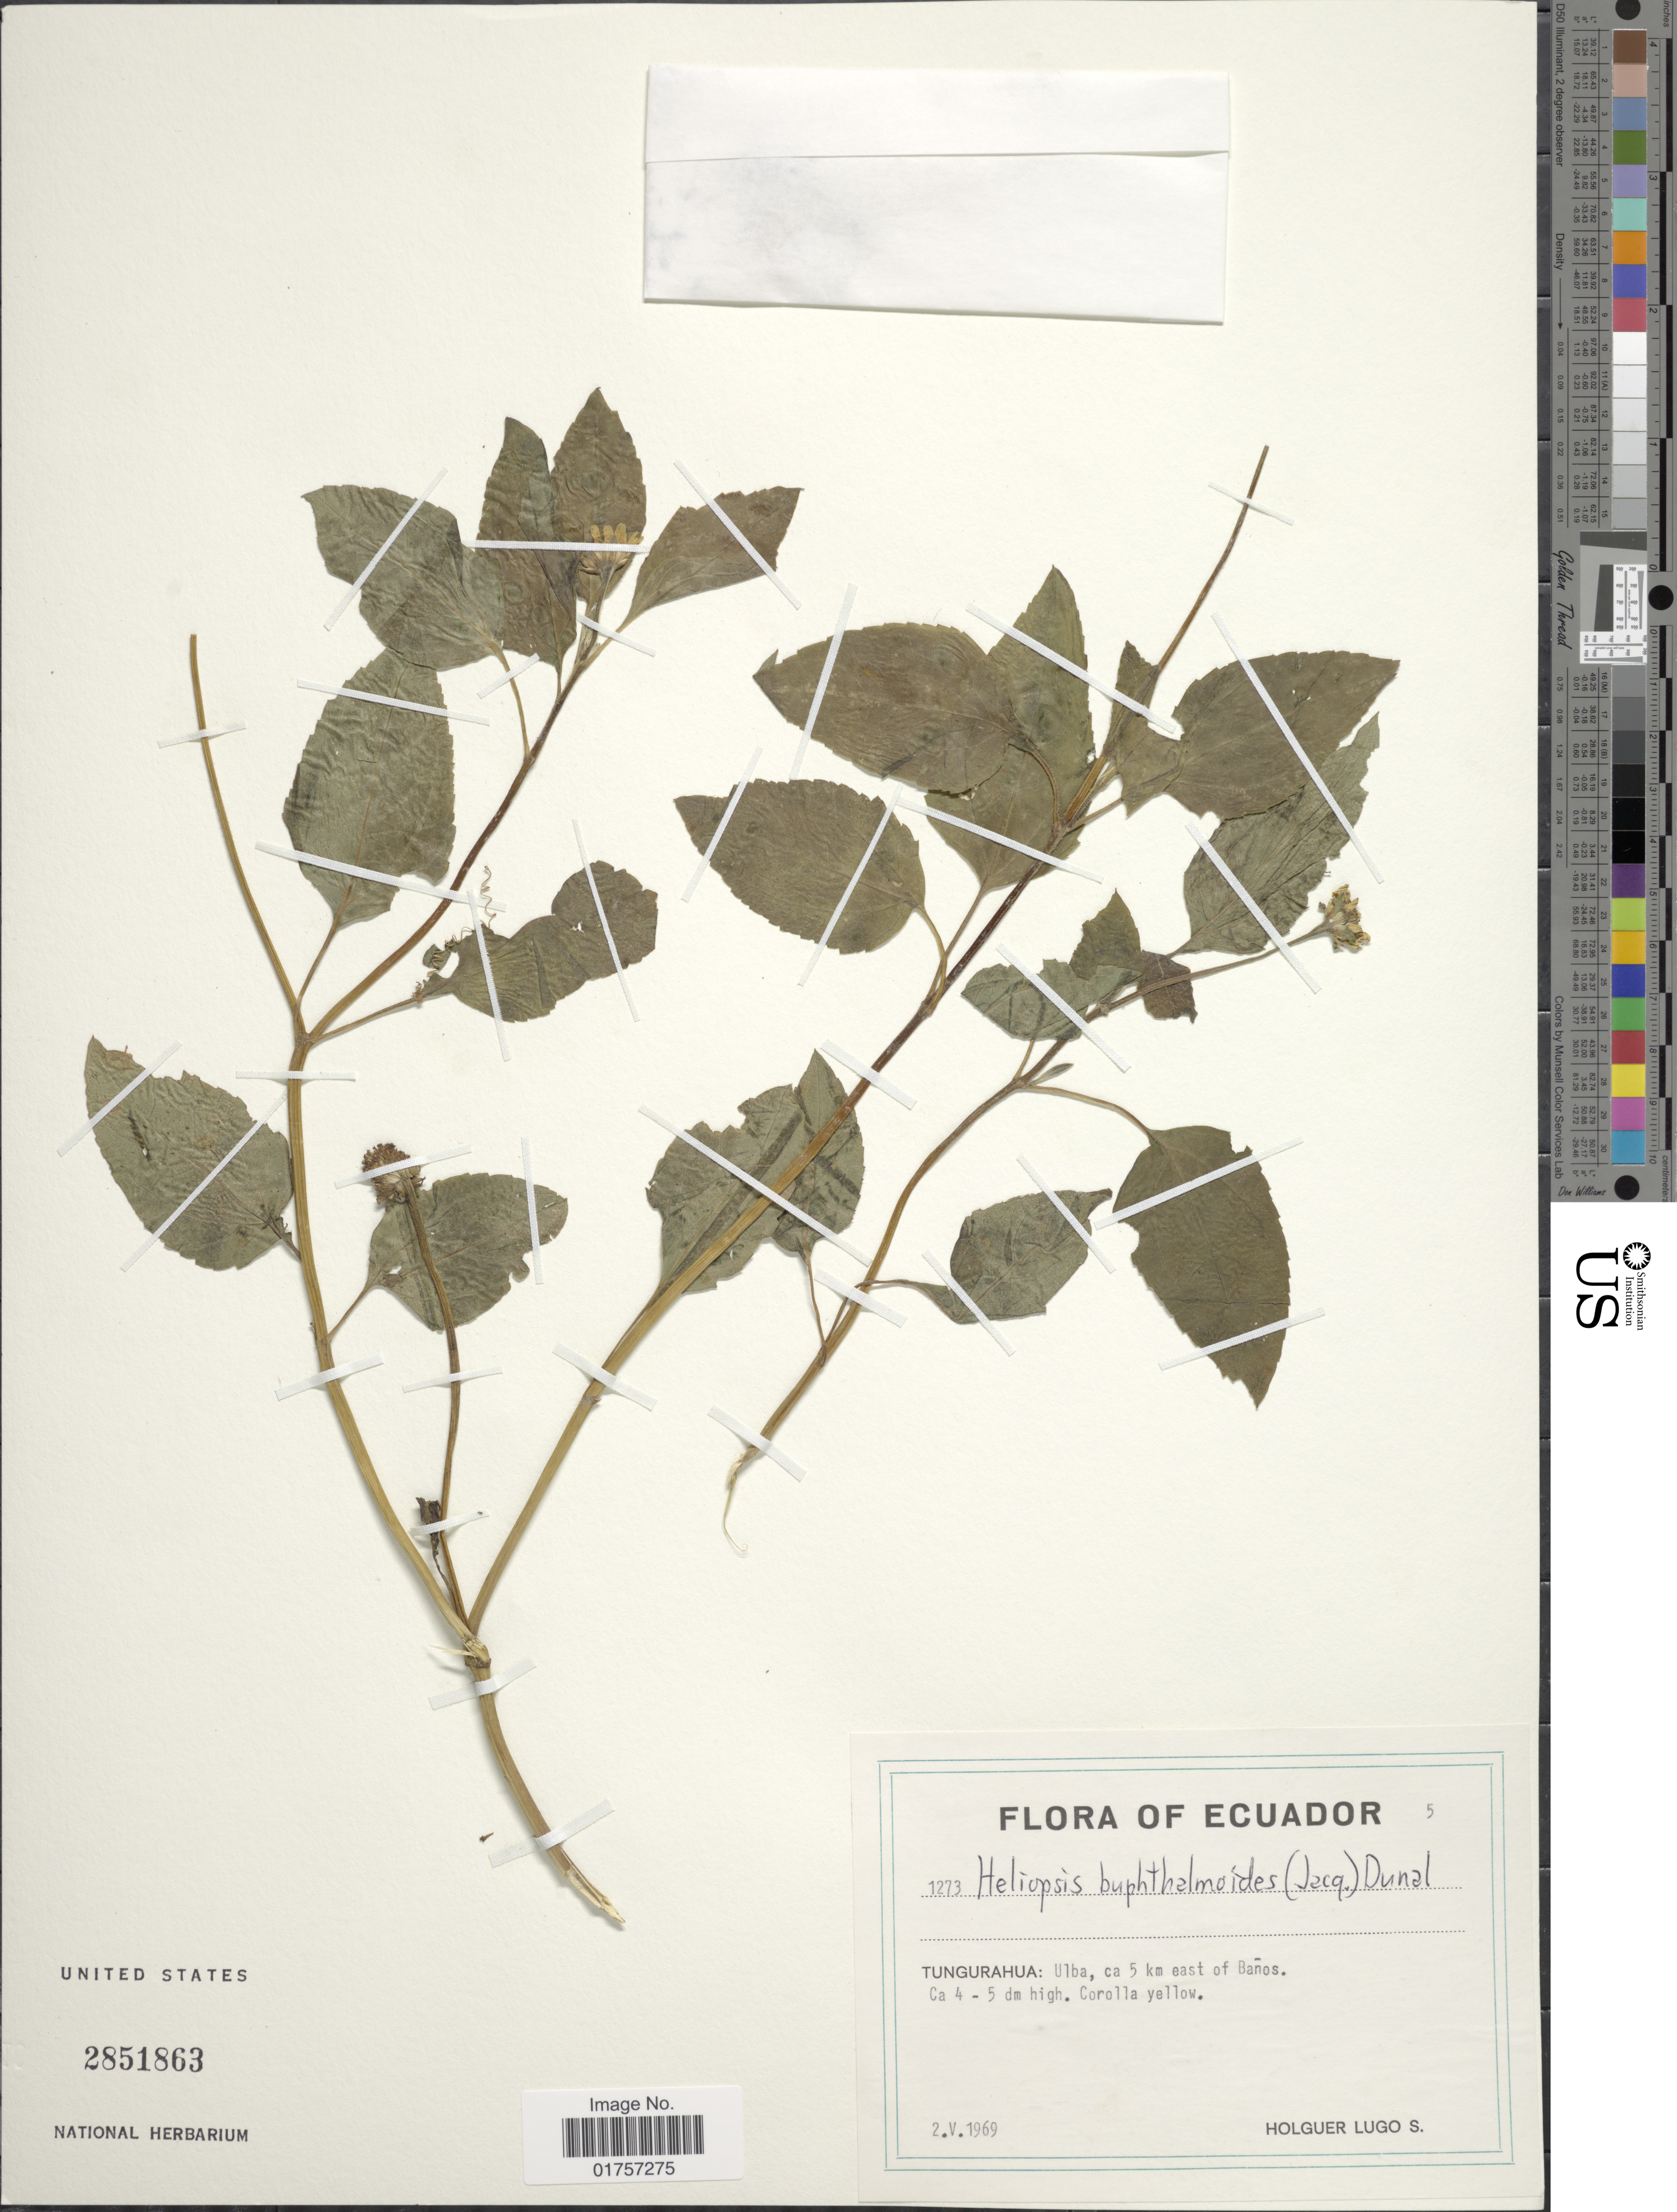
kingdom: Plantae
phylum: Tracheophyta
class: Magnoliopsida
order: Asterales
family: Asteraceae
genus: Heliopsis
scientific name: Heliopsis buphthalmoides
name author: (Jacq.) Dunal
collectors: H. Lugo S.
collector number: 1273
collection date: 1969-05-02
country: Ecuador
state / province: Tungurahua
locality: Ulba, ca 5 km east of Baños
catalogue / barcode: US 2851863